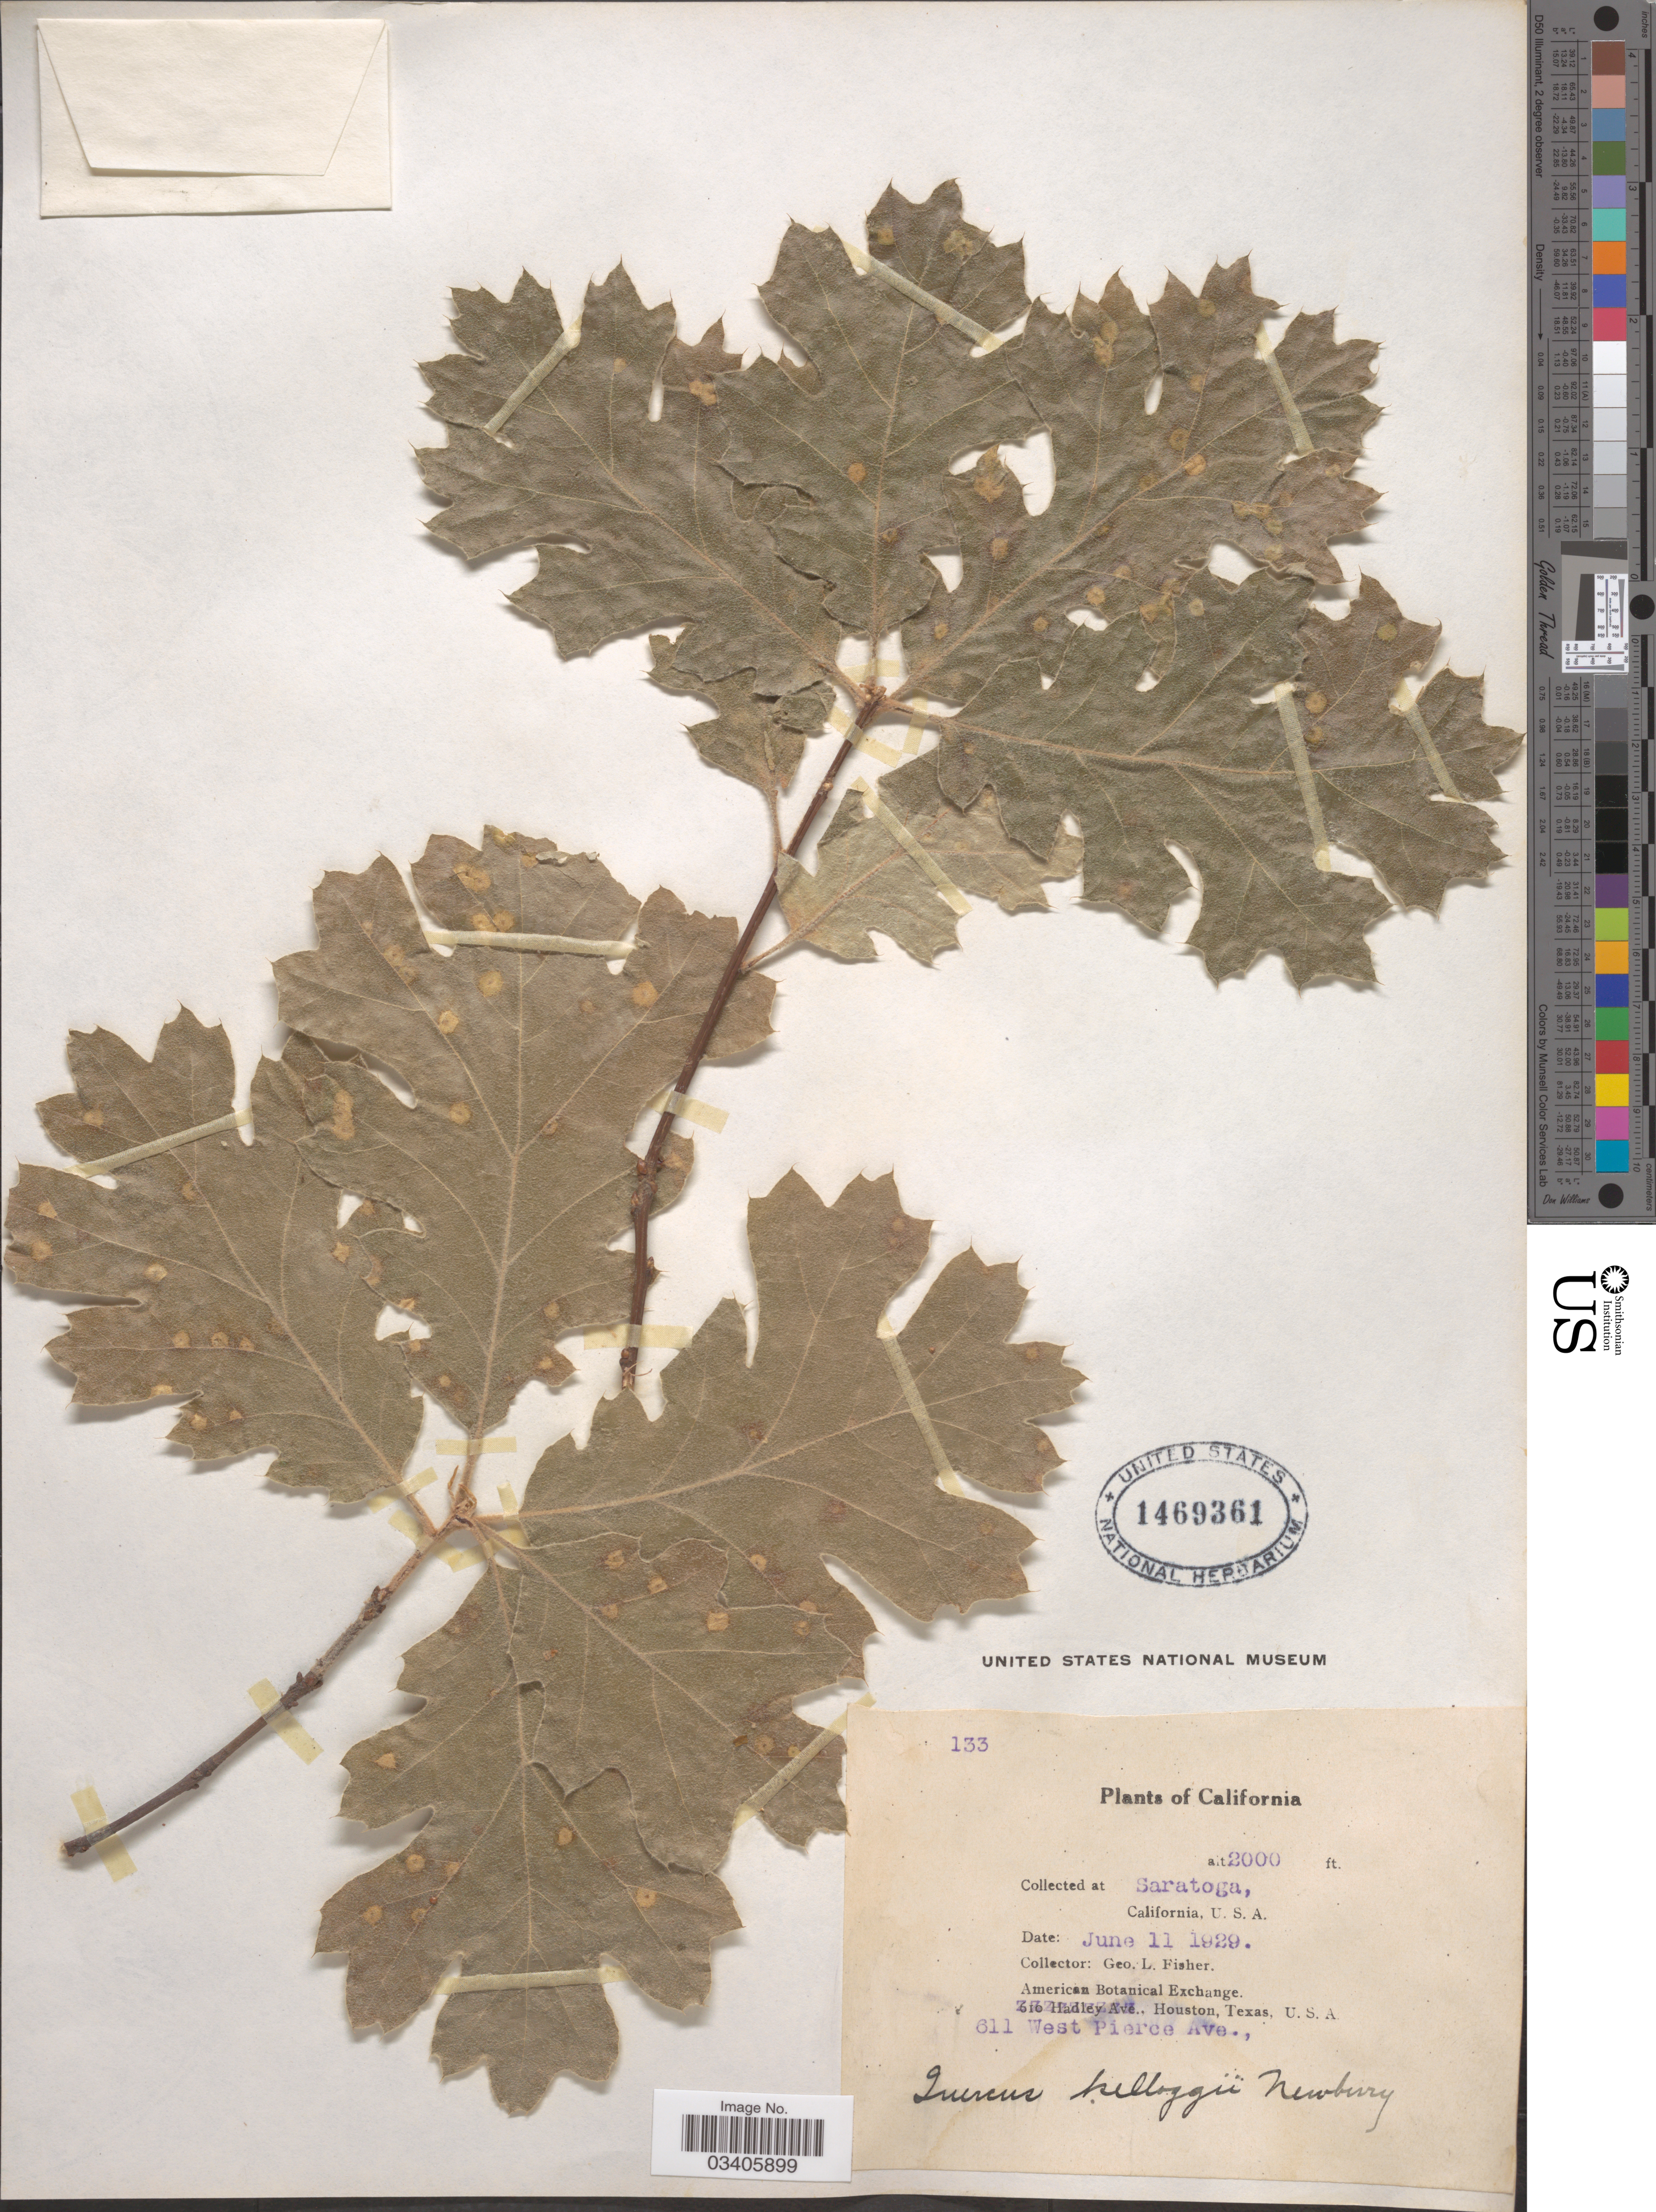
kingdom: Plantae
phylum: Tracheophyta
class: Magnoliopsida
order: Fagales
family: Fagaceae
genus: Quercus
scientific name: Quercus kelloggii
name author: Newb.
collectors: G. L. Fisher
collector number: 133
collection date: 1929-06-11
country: United States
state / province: California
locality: Saratoga.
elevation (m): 610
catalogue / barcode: US 1469361